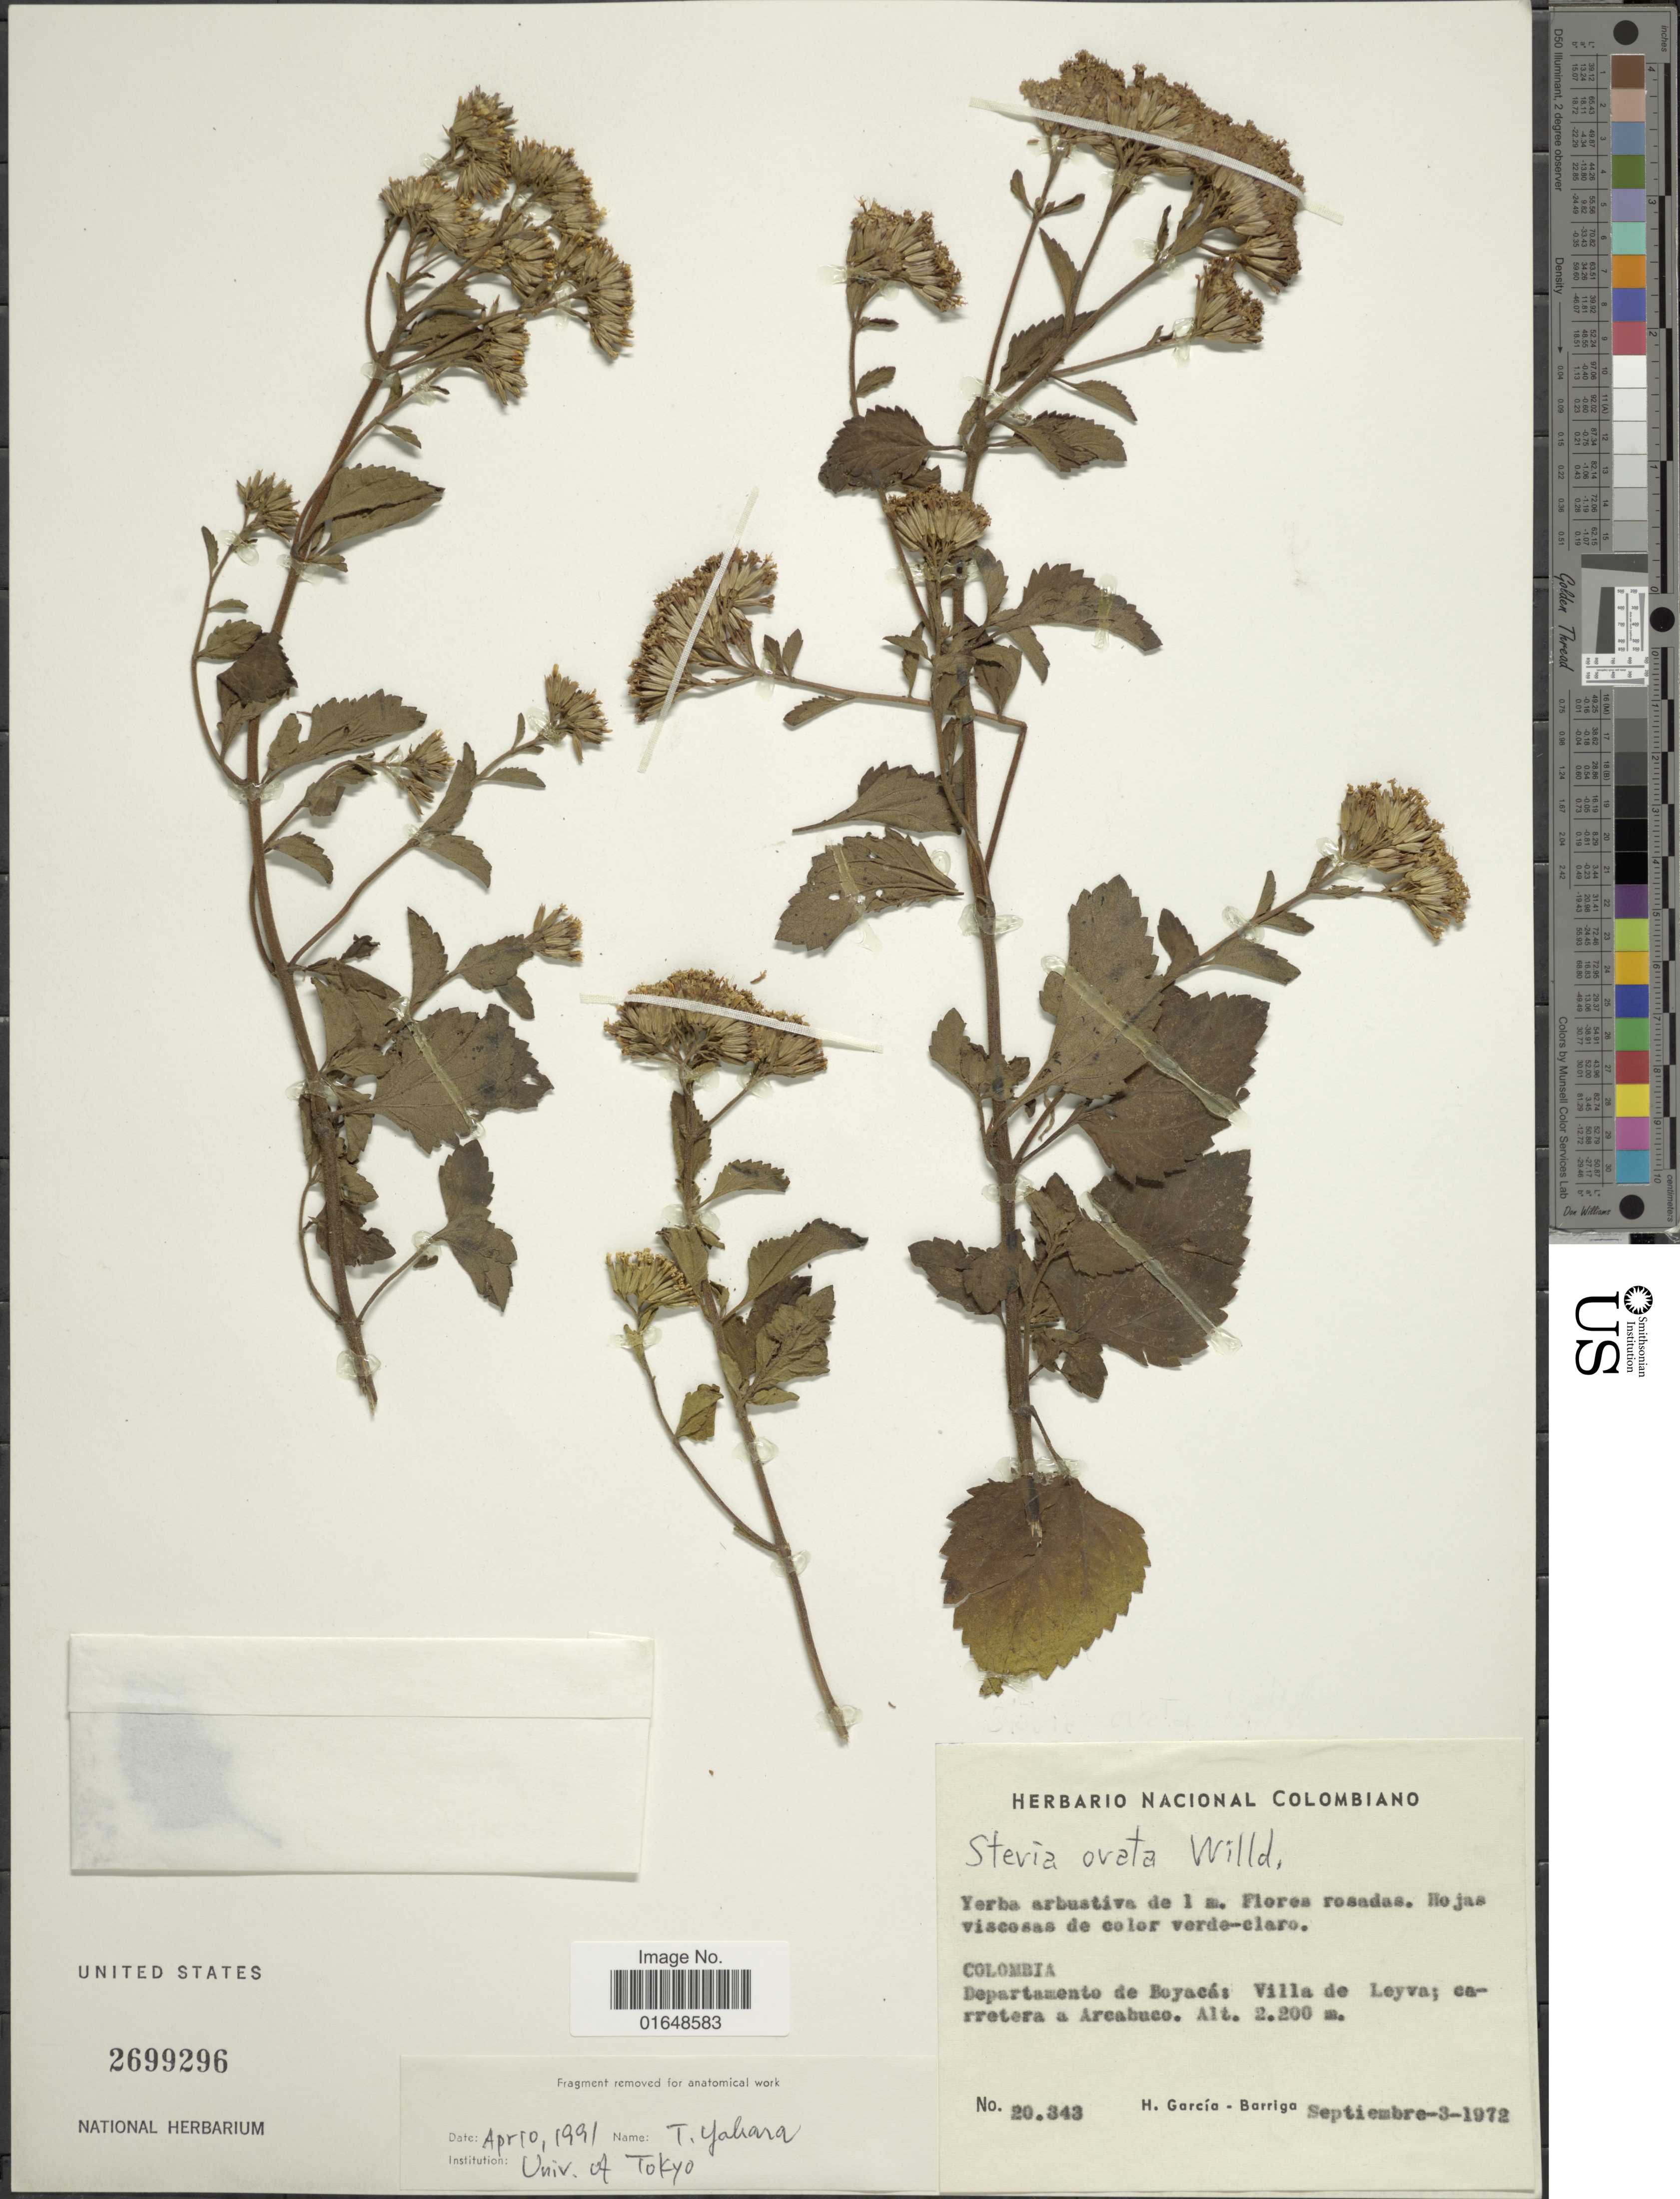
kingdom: Plantae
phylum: Tracheophyta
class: Magnoliopsida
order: Asterales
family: Asteraceae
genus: Stevia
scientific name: Stevia ovata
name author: Willd.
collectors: H. García Barriga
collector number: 20343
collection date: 1972-09-03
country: Colombia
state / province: Boyacá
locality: Department de Boyacá: Villa de Leyva; carretera a Arcabuco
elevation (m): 2200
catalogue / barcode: US 2699296